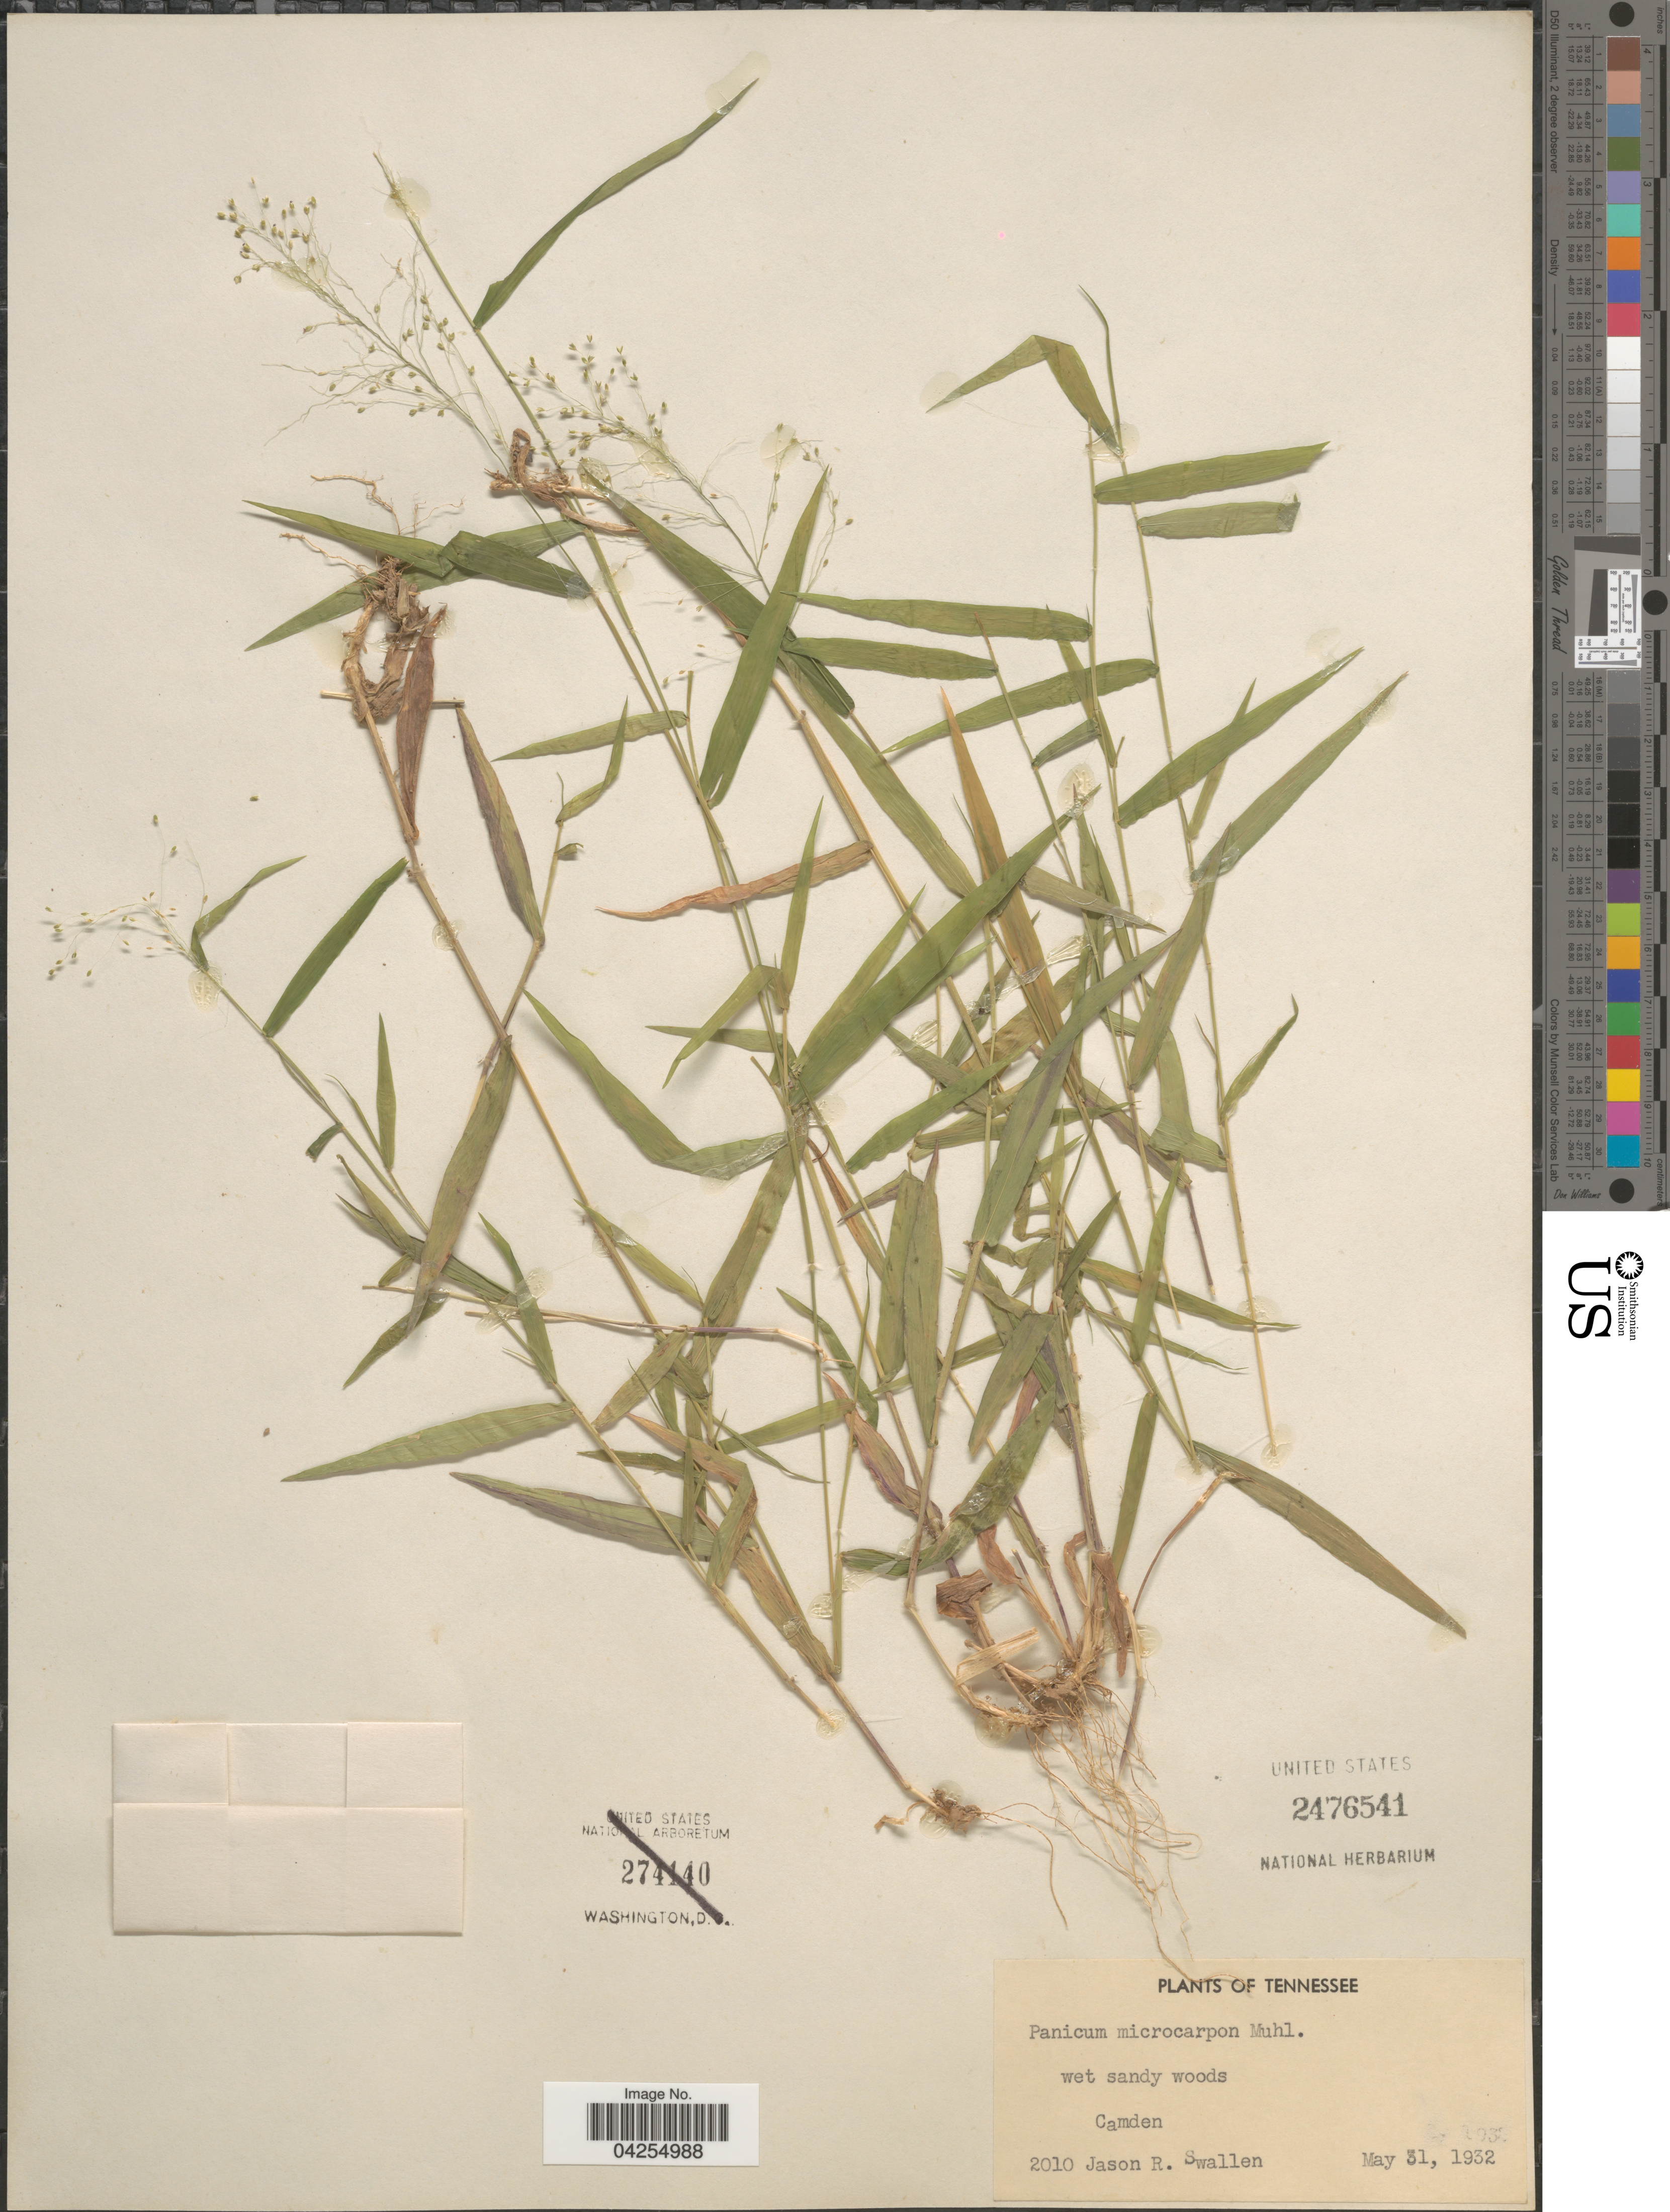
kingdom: Plantae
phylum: Tracheophyta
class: Liliopsida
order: Poales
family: Poaceae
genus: Dichanthelium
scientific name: Dichanthelium dichotomum var. dichotomum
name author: (L.) Gould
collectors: J. R. Swallen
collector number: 2010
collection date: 1932-05-31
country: United States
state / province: Tennessee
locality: Wet sandy woods, Camden.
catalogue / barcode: US 2476541